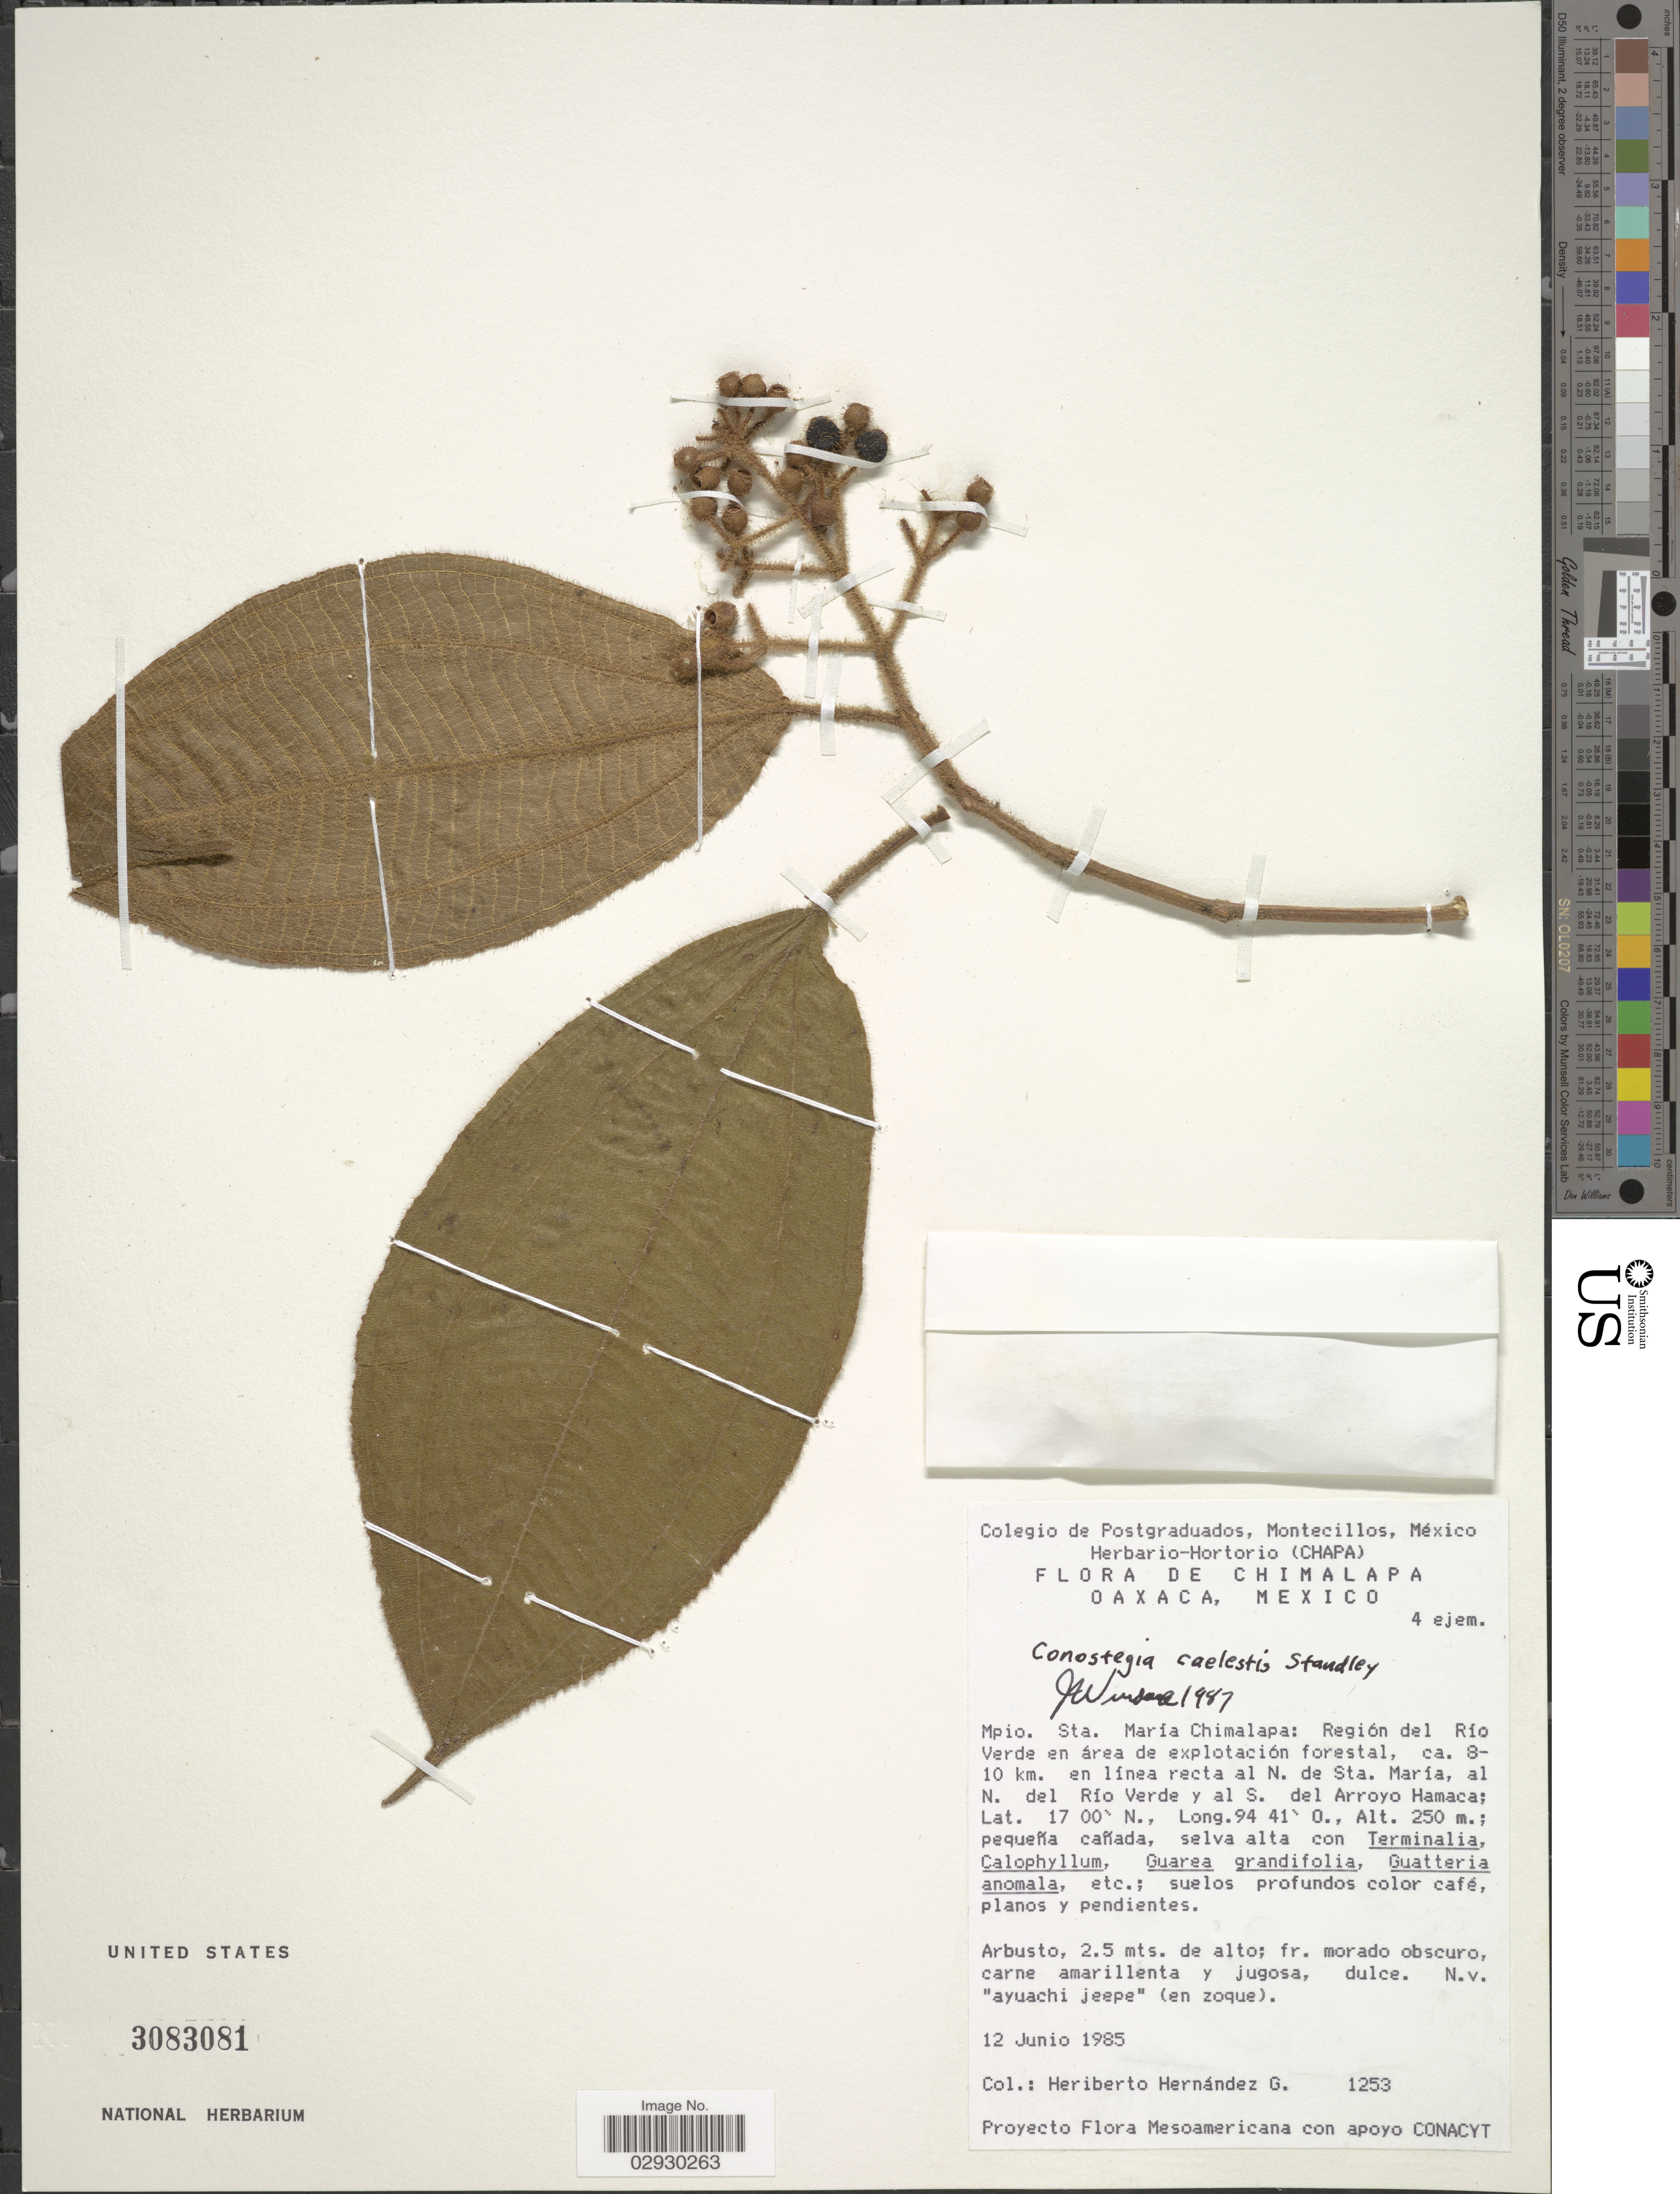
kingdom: Plantae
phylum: Tracheophyta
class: Magnoliopsida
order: Myrtales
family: Melastomataceae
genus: Conostegia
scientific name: Conostegia caelestis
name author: Standl.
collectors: H. Hernandez G.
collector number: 1253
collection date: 1985-06-12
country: Mexico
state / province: Oaxaca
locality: Mpio. Sta. María Chimalapa: Región del Río Verde en área de explotación forestal, ca. 8-10 km. en línea recta al N. de Sta. María, al N. del Río Verde y al S. del Arroyo Hamaca.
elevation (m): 250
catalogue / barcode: US 3083081